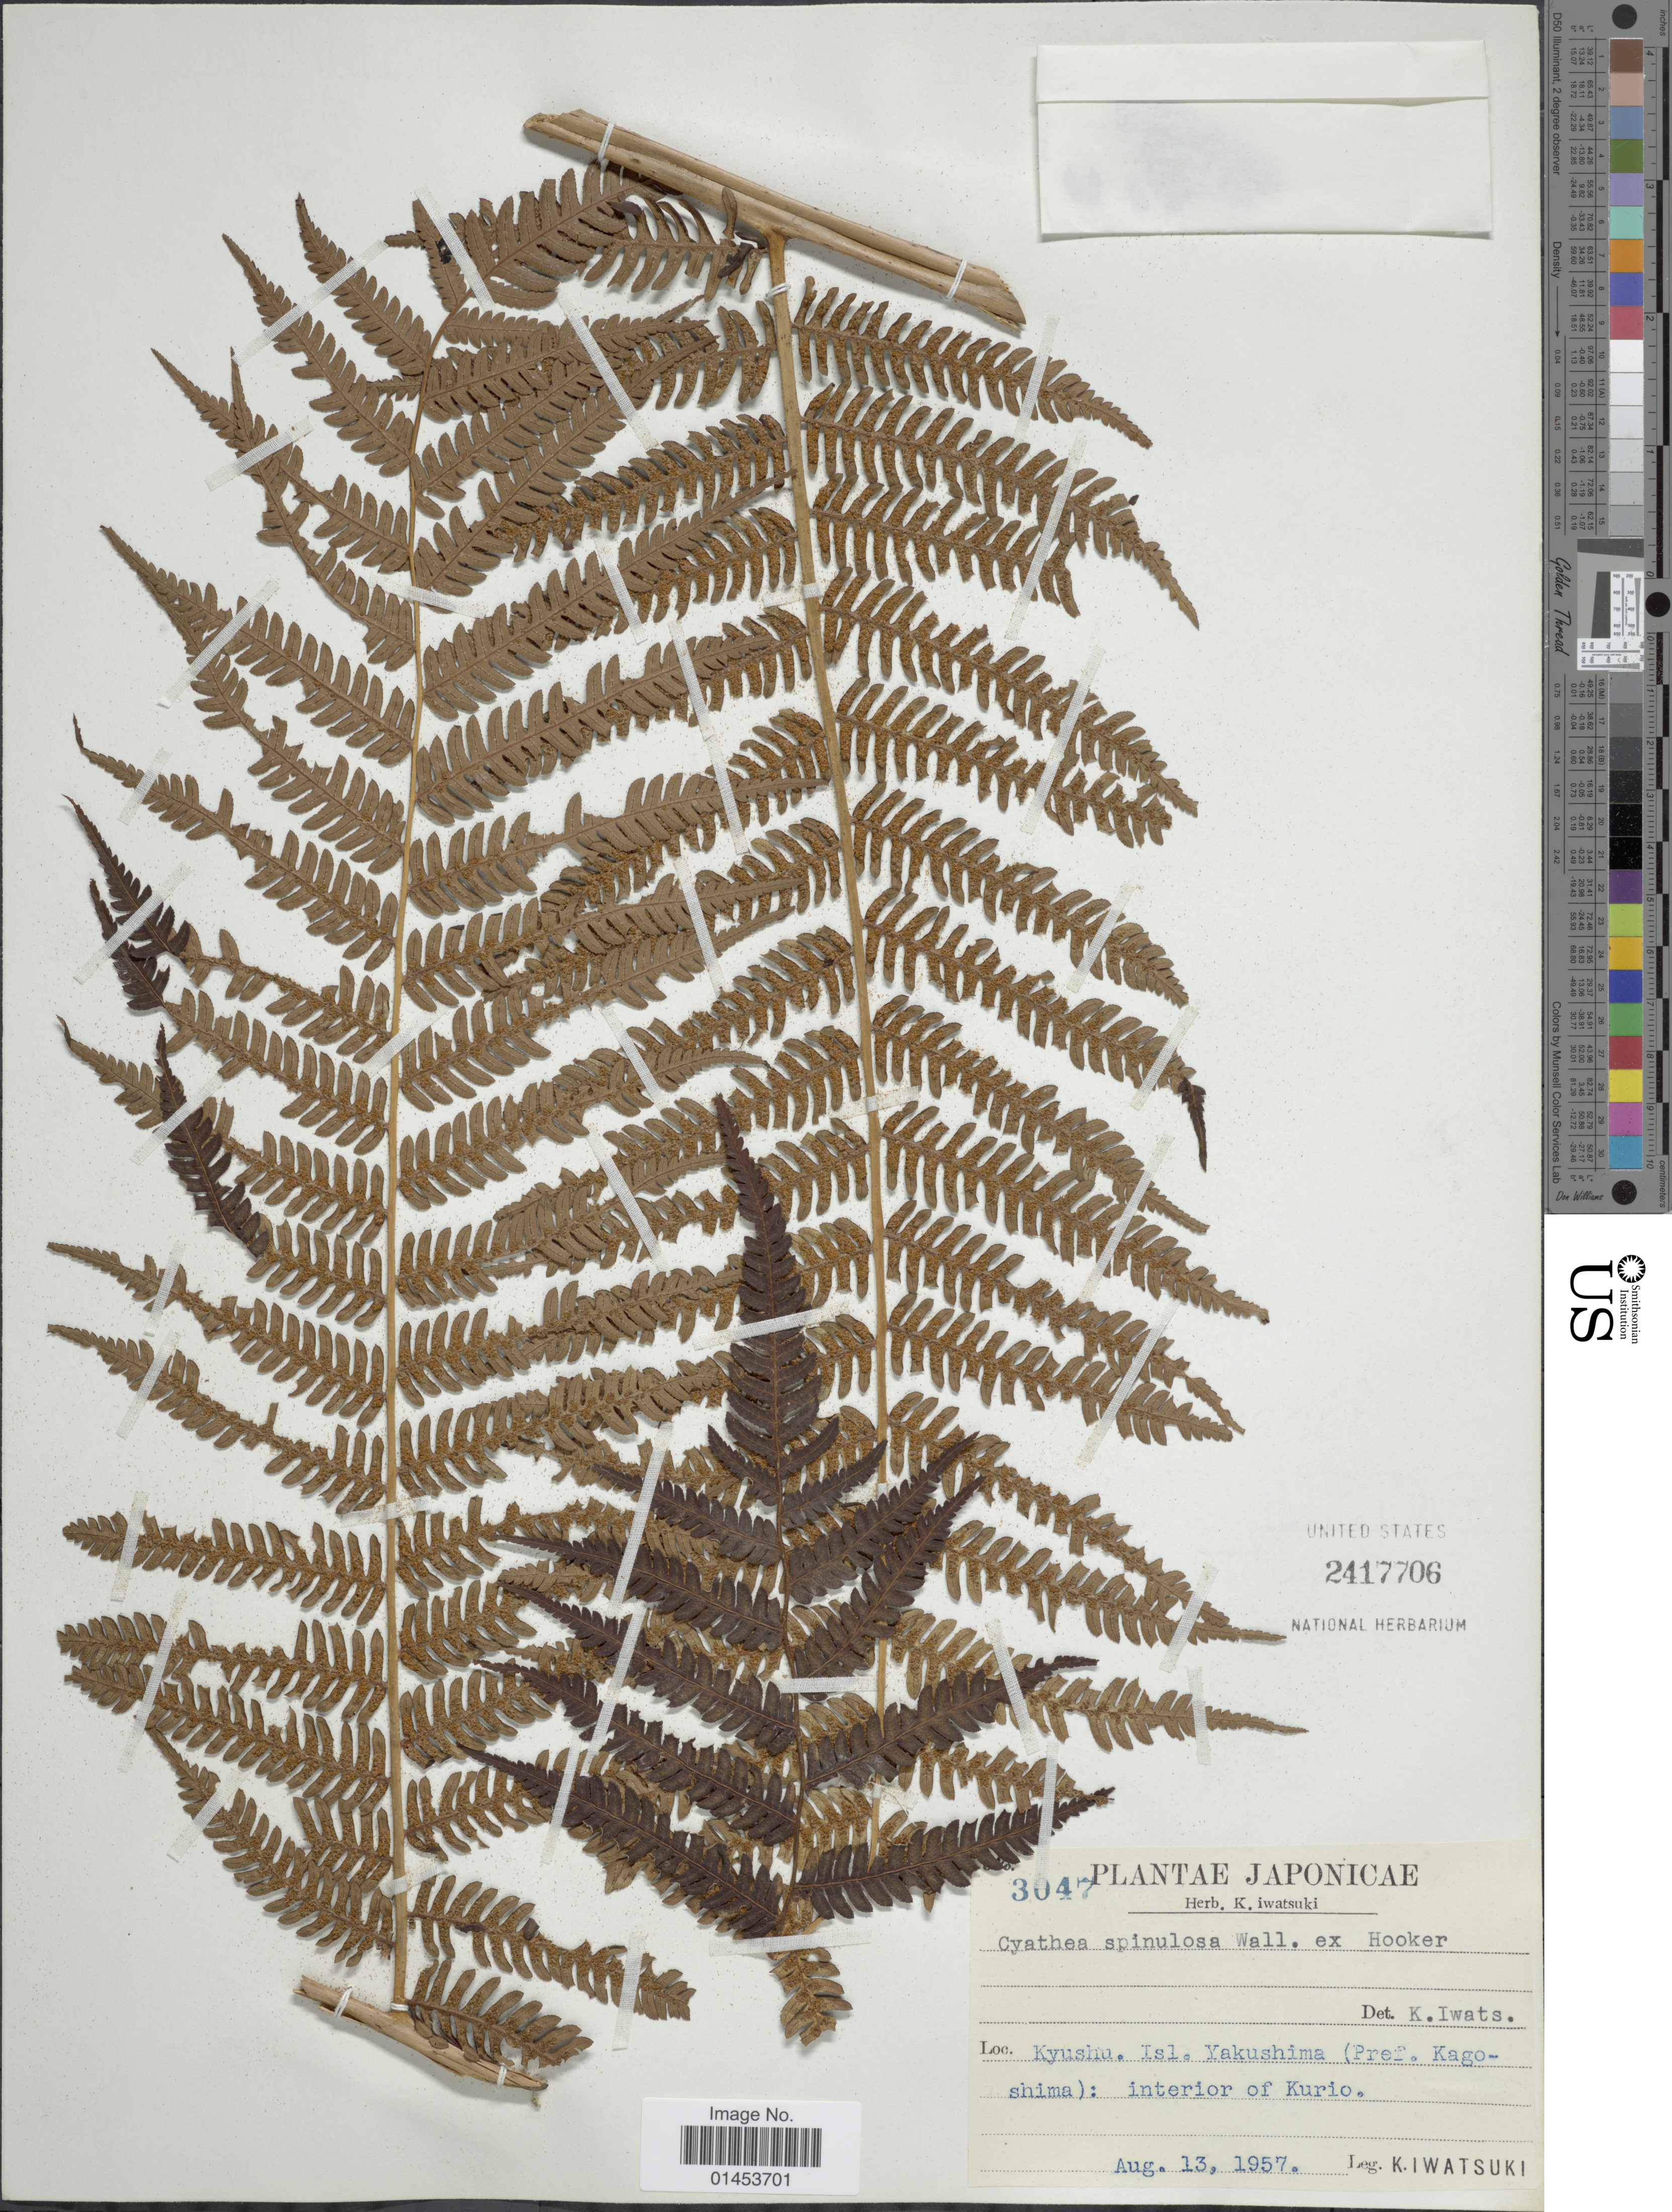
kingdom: Plantae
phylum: Tracheophyta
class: Polypodiopsida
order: Cyatheales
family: Cyatheaceae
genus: Cyathea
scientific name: Cyathea spinulosa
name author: Wall. ex Hook.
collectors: K. Iwatsuki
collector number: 3047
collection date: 1957-08-13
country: Japan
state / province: Kagosima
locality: Kyushu. Isl. Yakushima(pref. Kagoshima): interior of Kurio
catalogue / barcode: US 2417706